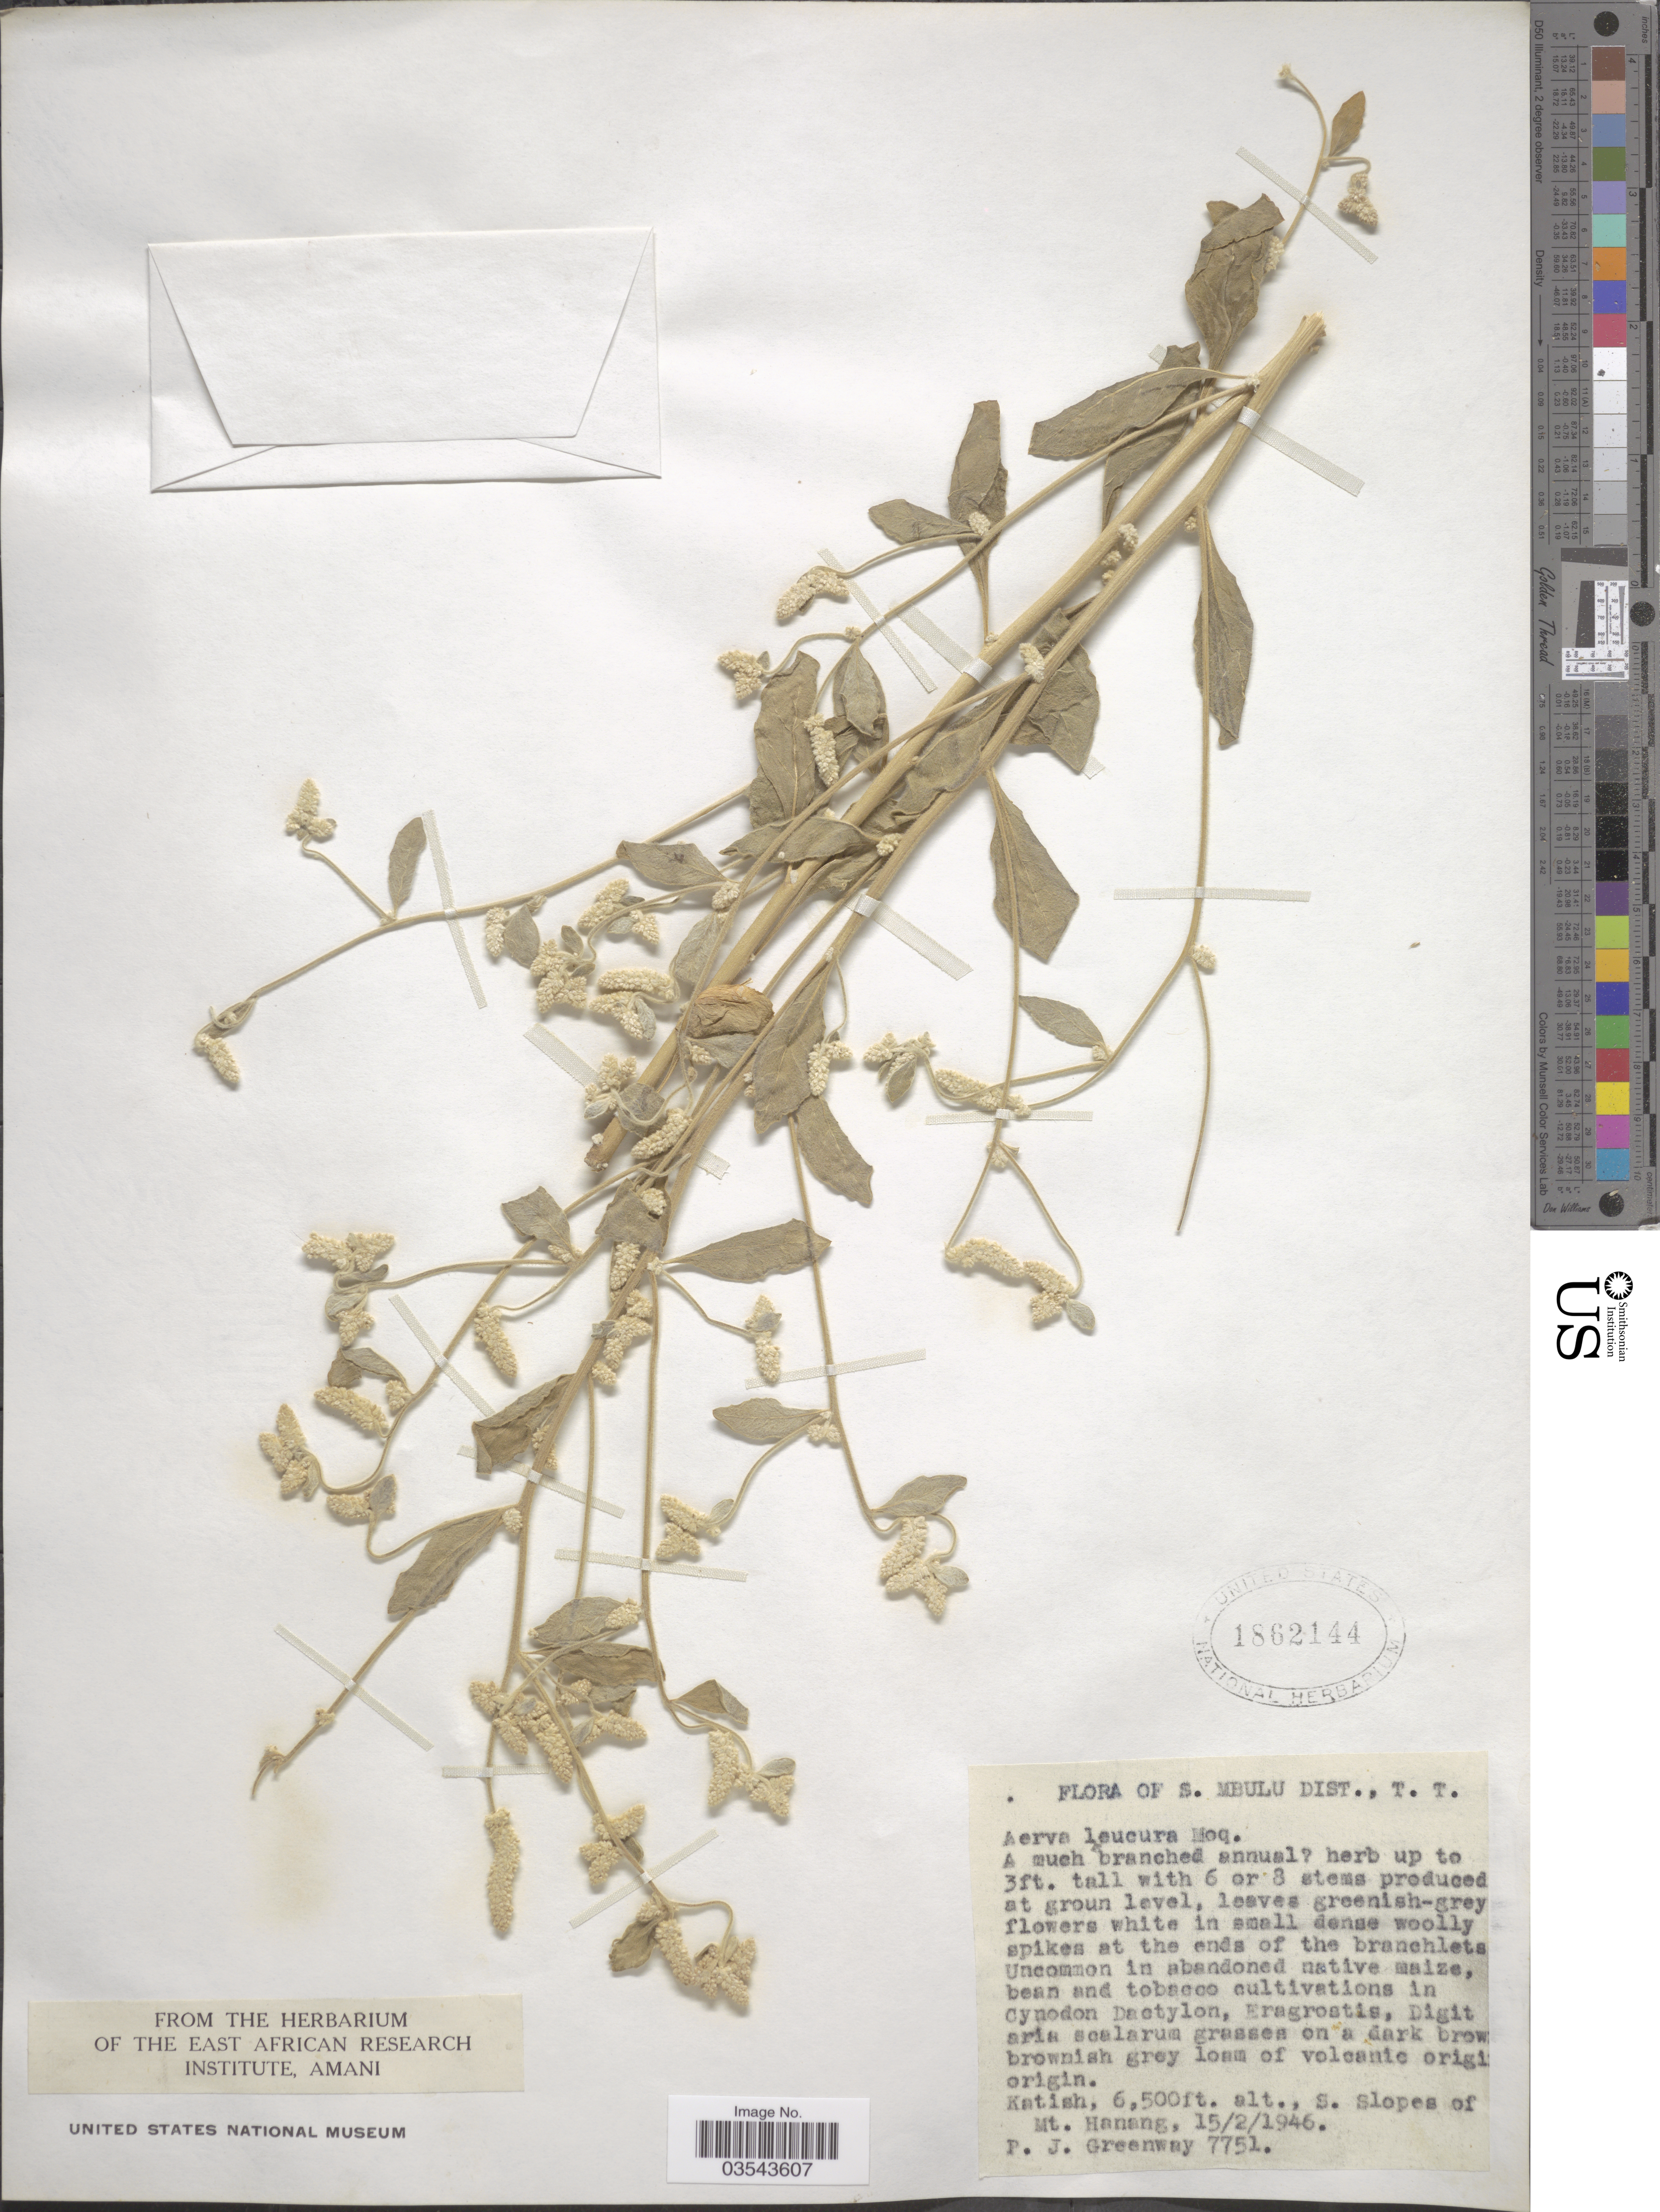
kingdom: Plantae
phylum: Tracheophyta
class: Magnoliopsida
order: Caryophyllales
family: Amaranthaceae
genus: Ouret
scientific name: Ouret lecura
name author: (Moq.) Kuntze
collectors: P. J. Greenway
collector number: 7751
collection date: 1946-02-15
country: Tanzania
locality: S. Mbulu Dist., T. T. Katish, S. slopes of Mt Hanang.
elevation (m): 1981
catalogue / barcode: US 1862144